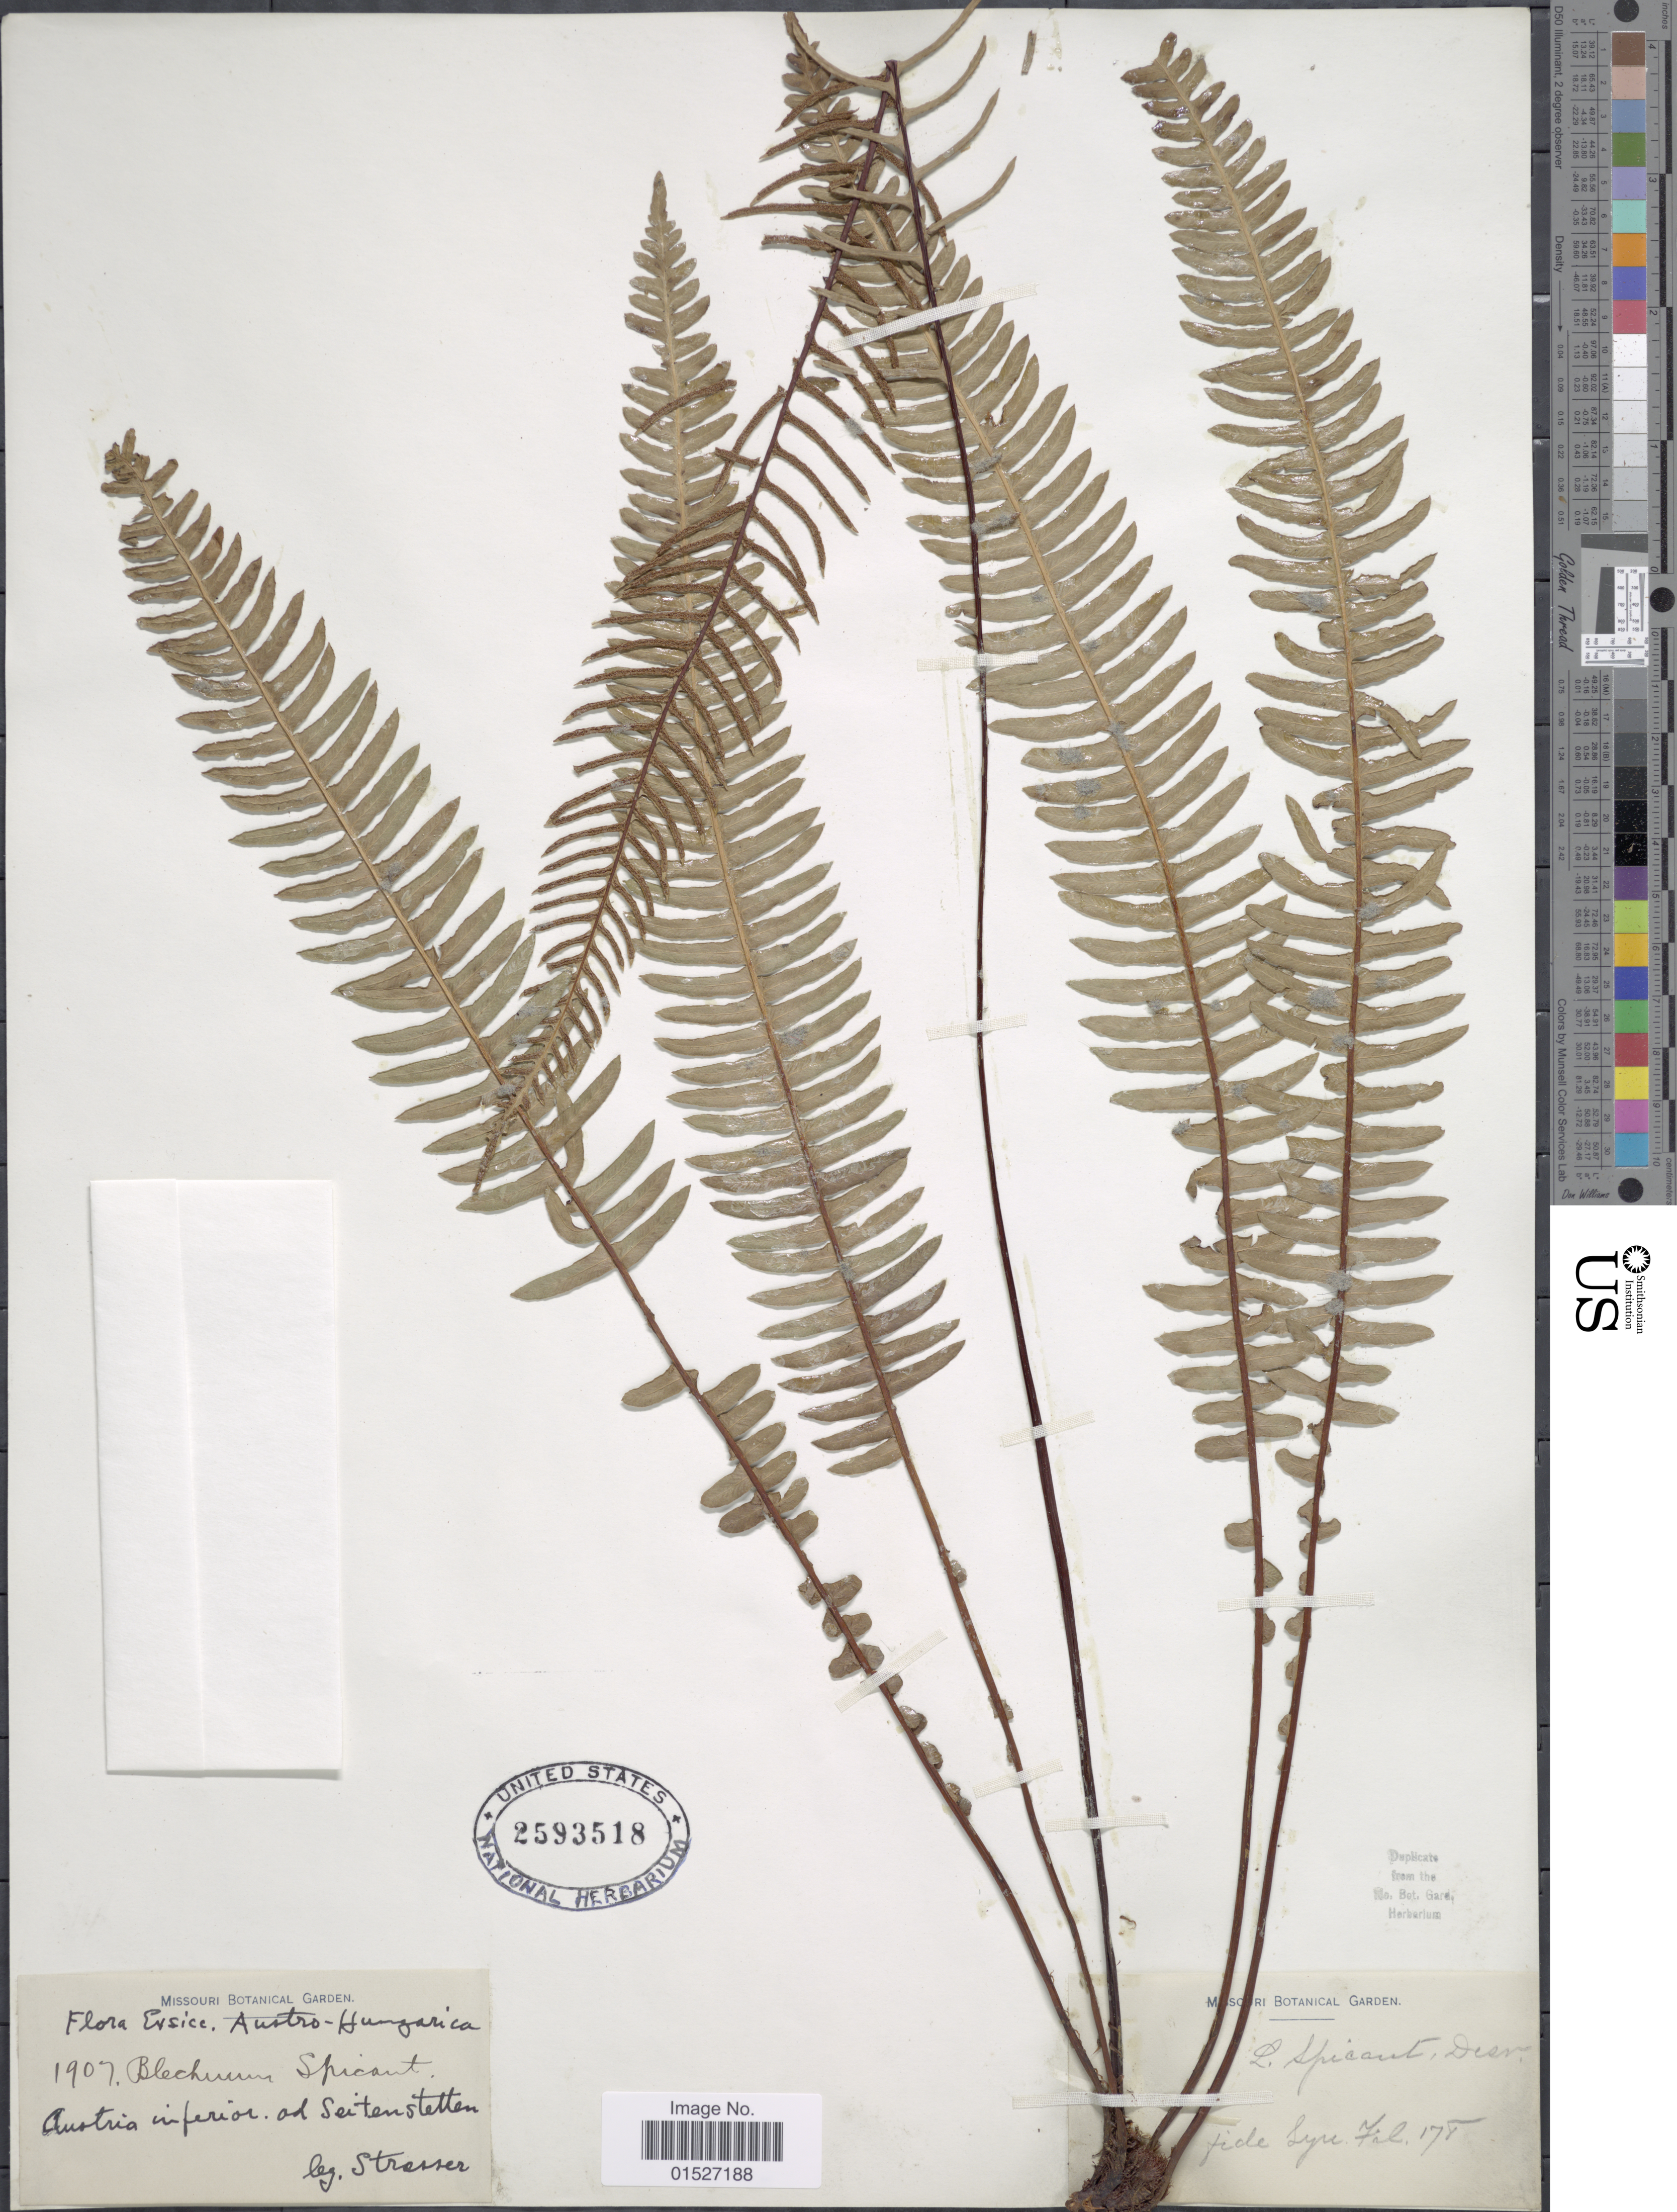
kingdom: Plantae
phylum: Tracheophyta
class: Polypodiopsida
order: Polypodiales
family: Blechnaceae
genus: Blechnum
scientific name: Blechnum spicant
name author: (L.) Sm.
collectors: -. Strasser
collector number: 1907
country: Austria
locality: Austria inferior. ad Seitenstetten. [interpreted]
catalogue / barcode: US 2593518